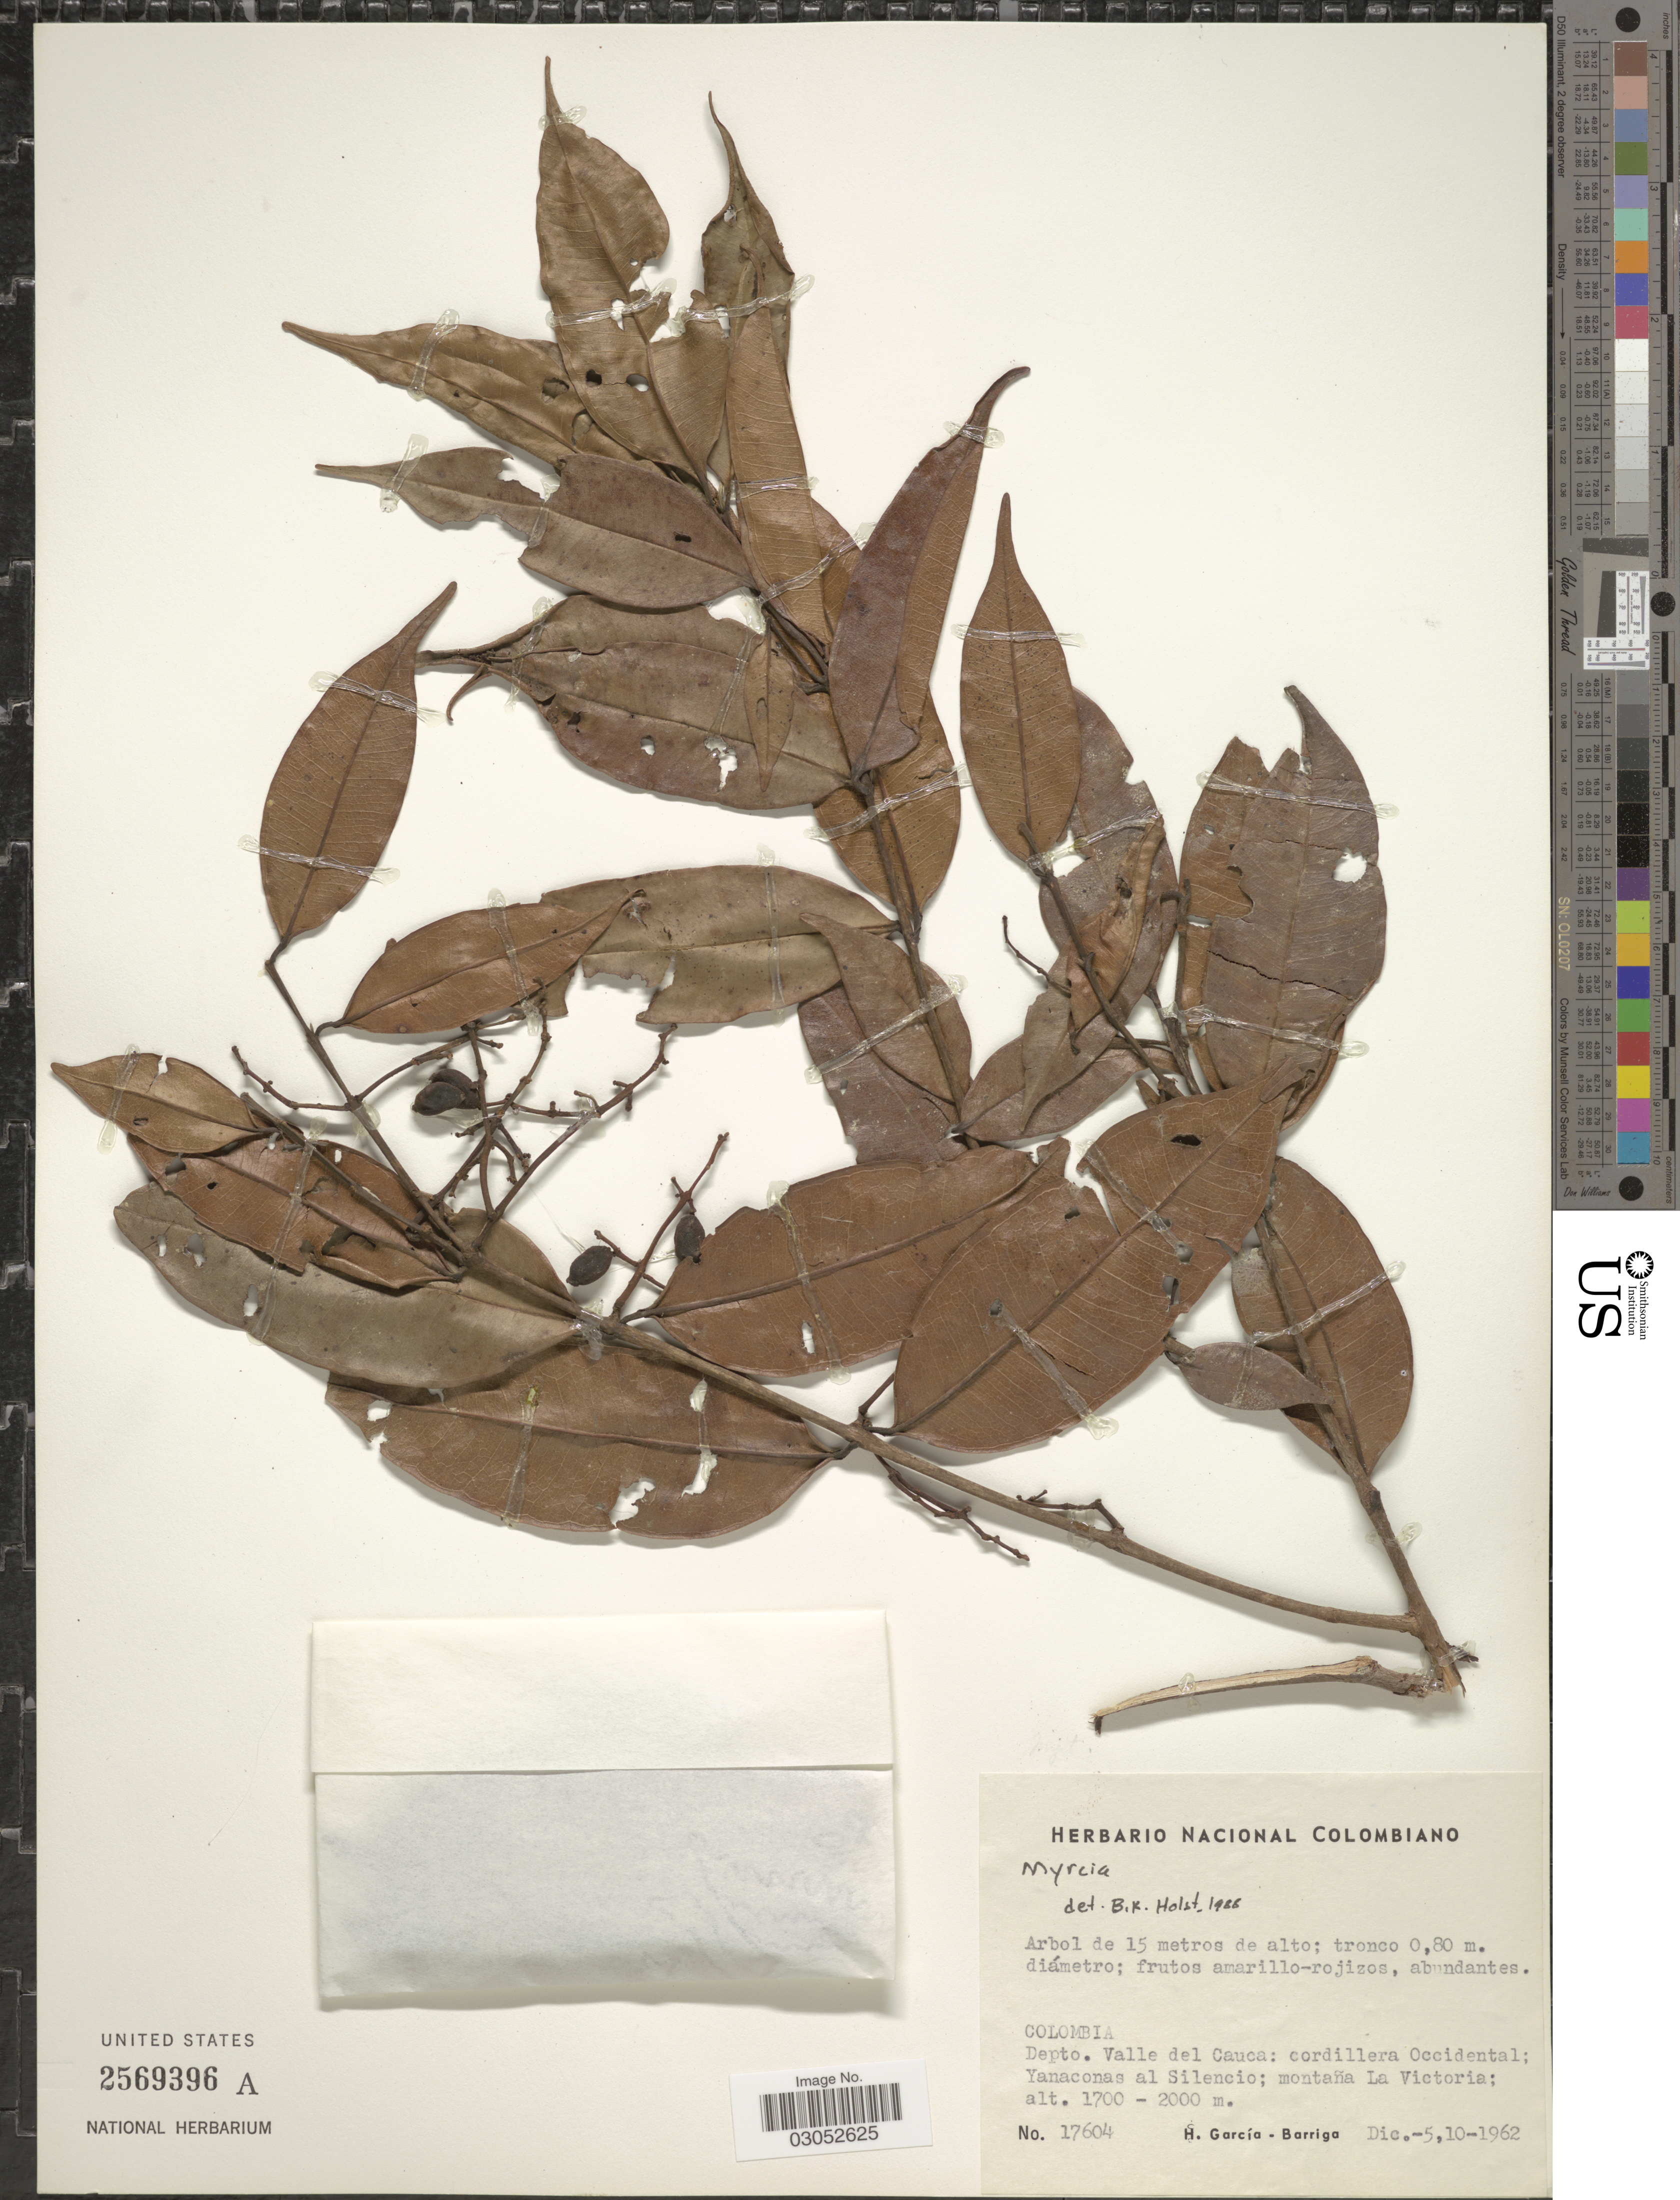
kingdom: Plantae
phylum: Tracheophyta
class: Magnoliopsida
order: Myrtales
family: Myrtaceae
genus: Myrcia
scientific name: Myrcia sp.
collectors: H. García Barriga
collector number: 17604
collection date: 1962-12-05/1962-12-10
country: Colombia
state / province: Valle del Cauca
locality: Depto. Valle del Cauca: cordillera Occidental; Yanaconas al Silencio; montaña La Victoria.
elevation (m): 1700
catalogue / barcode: US 2569396A